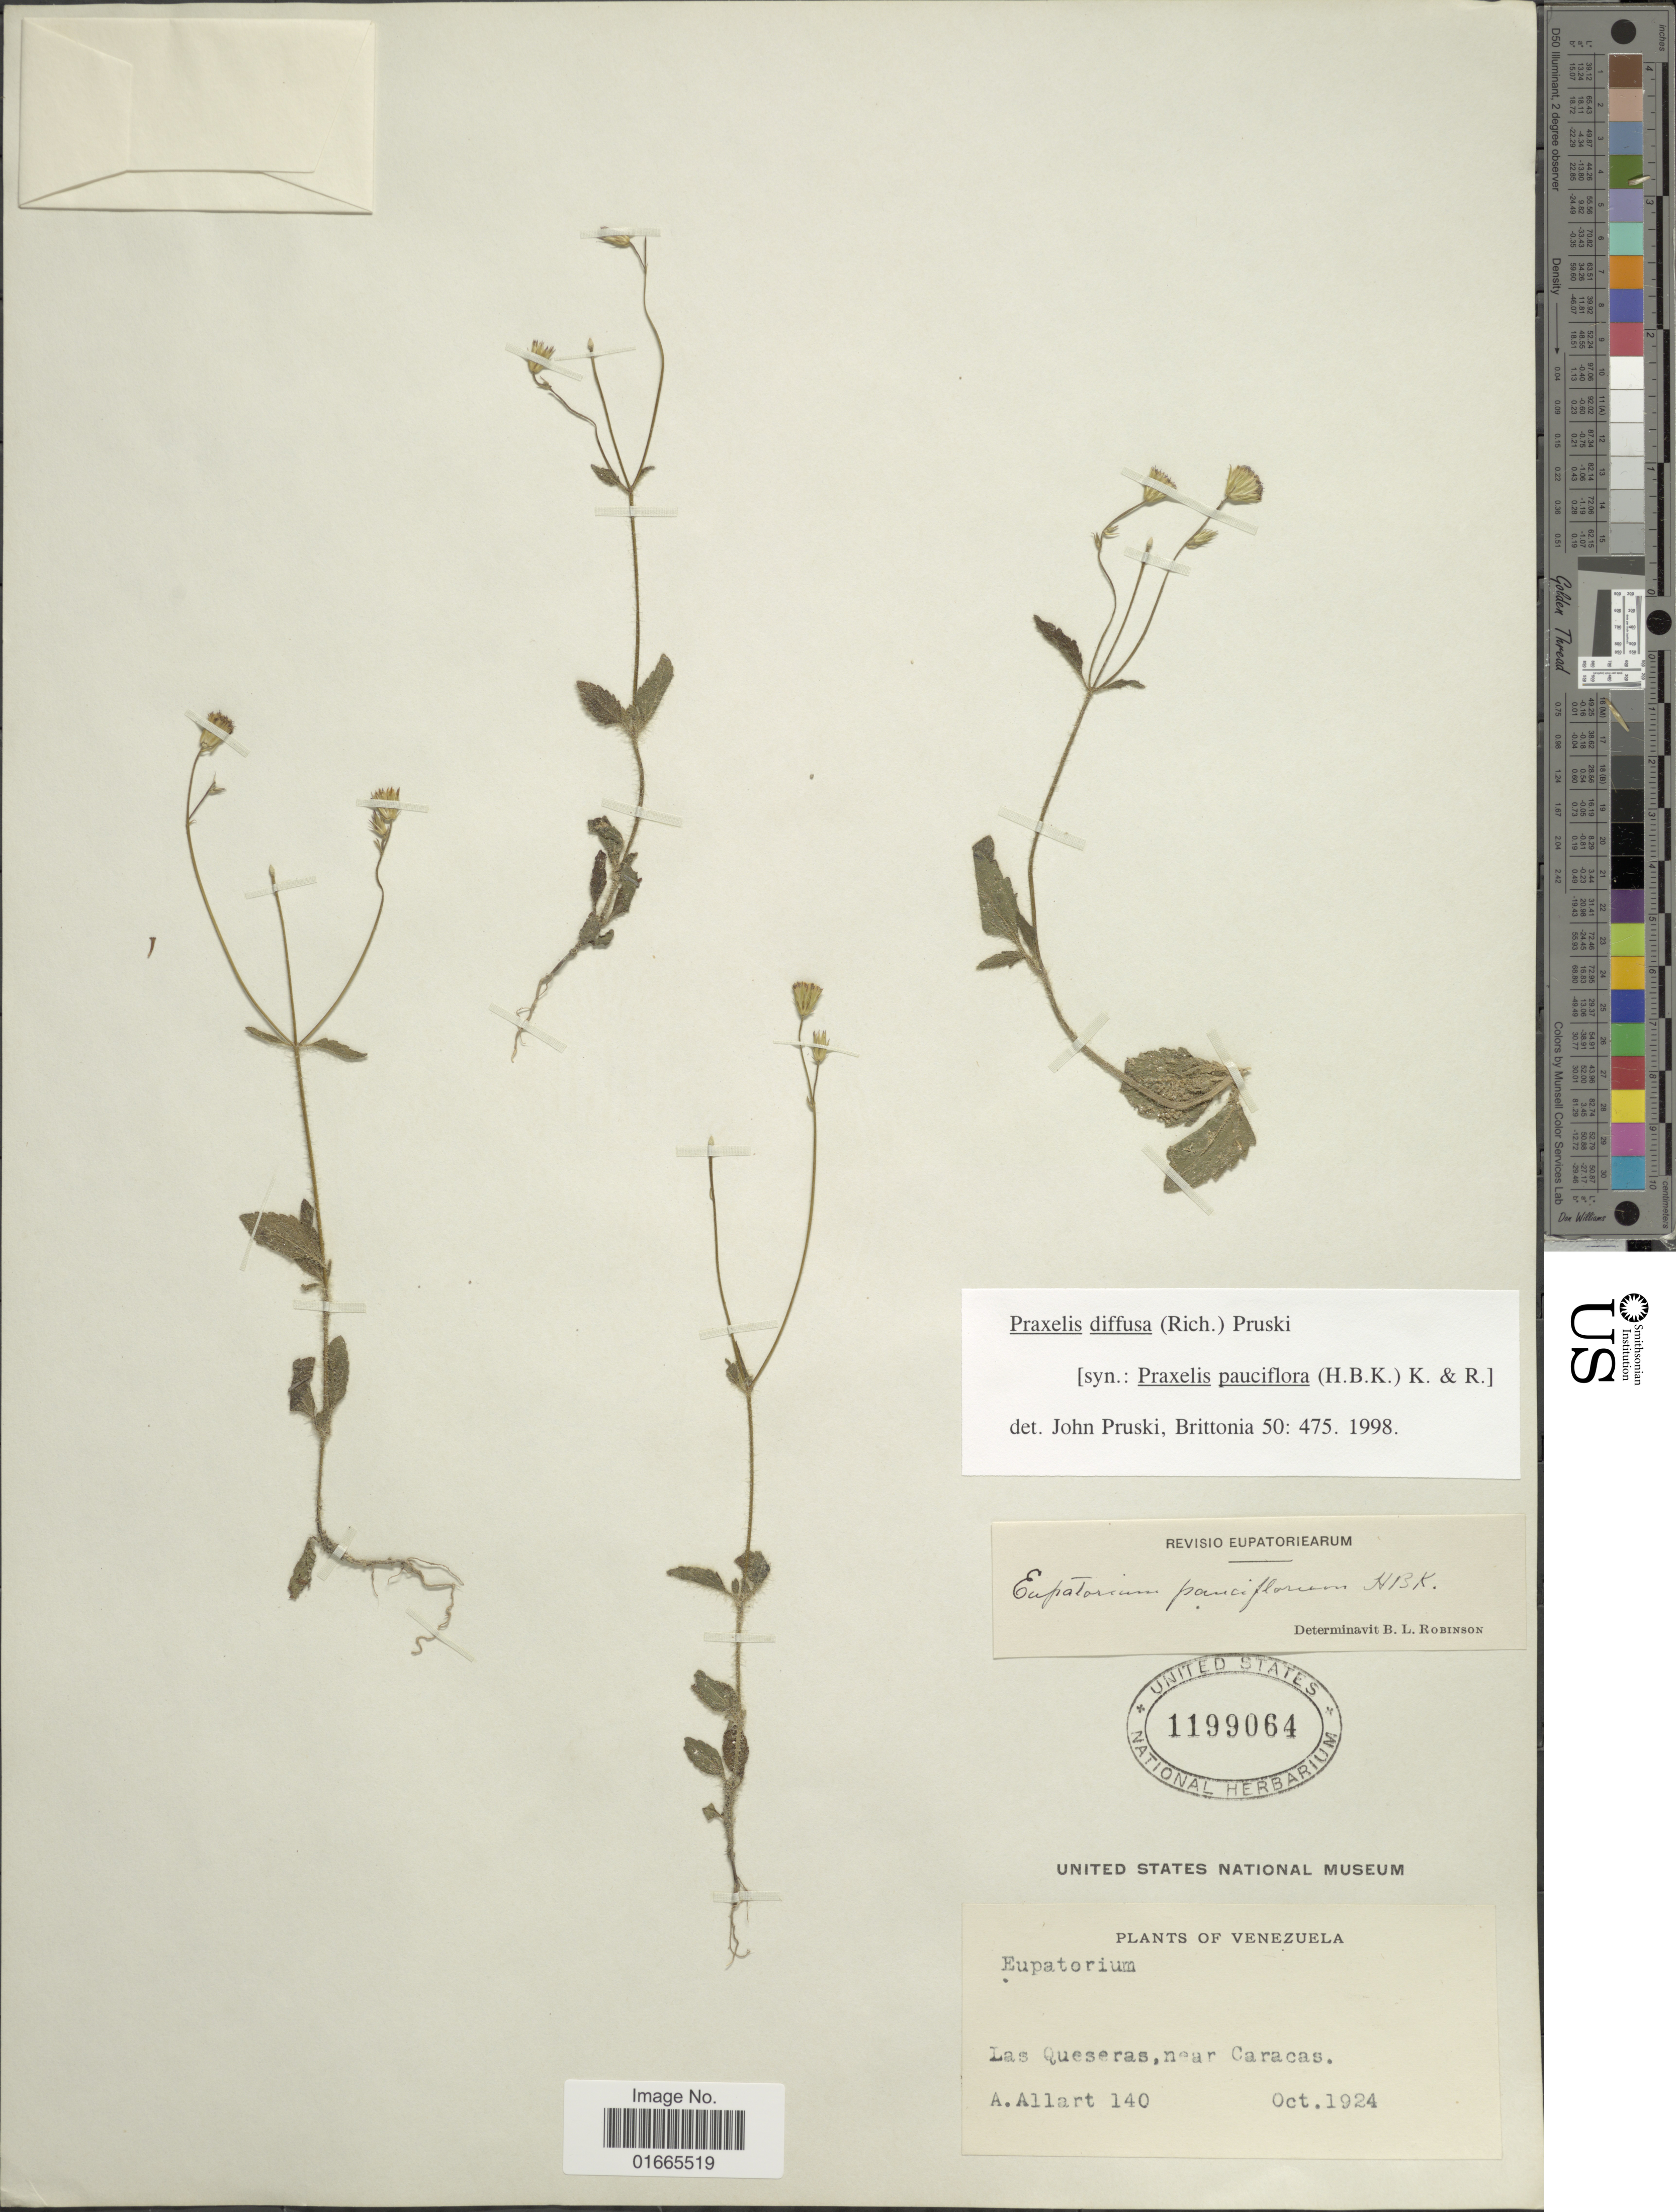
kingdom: Plantae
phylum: Tracheophyta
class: Magnoliopsida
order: Asterales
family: Asteraceae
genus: Praxelis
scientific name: Praxelis diffusa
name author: (Rich.) Pruski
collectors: A. Allart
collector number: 140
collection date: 1924-10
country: Venezuela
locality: Las Queseras, near Caracas.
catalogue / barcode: US 1199064